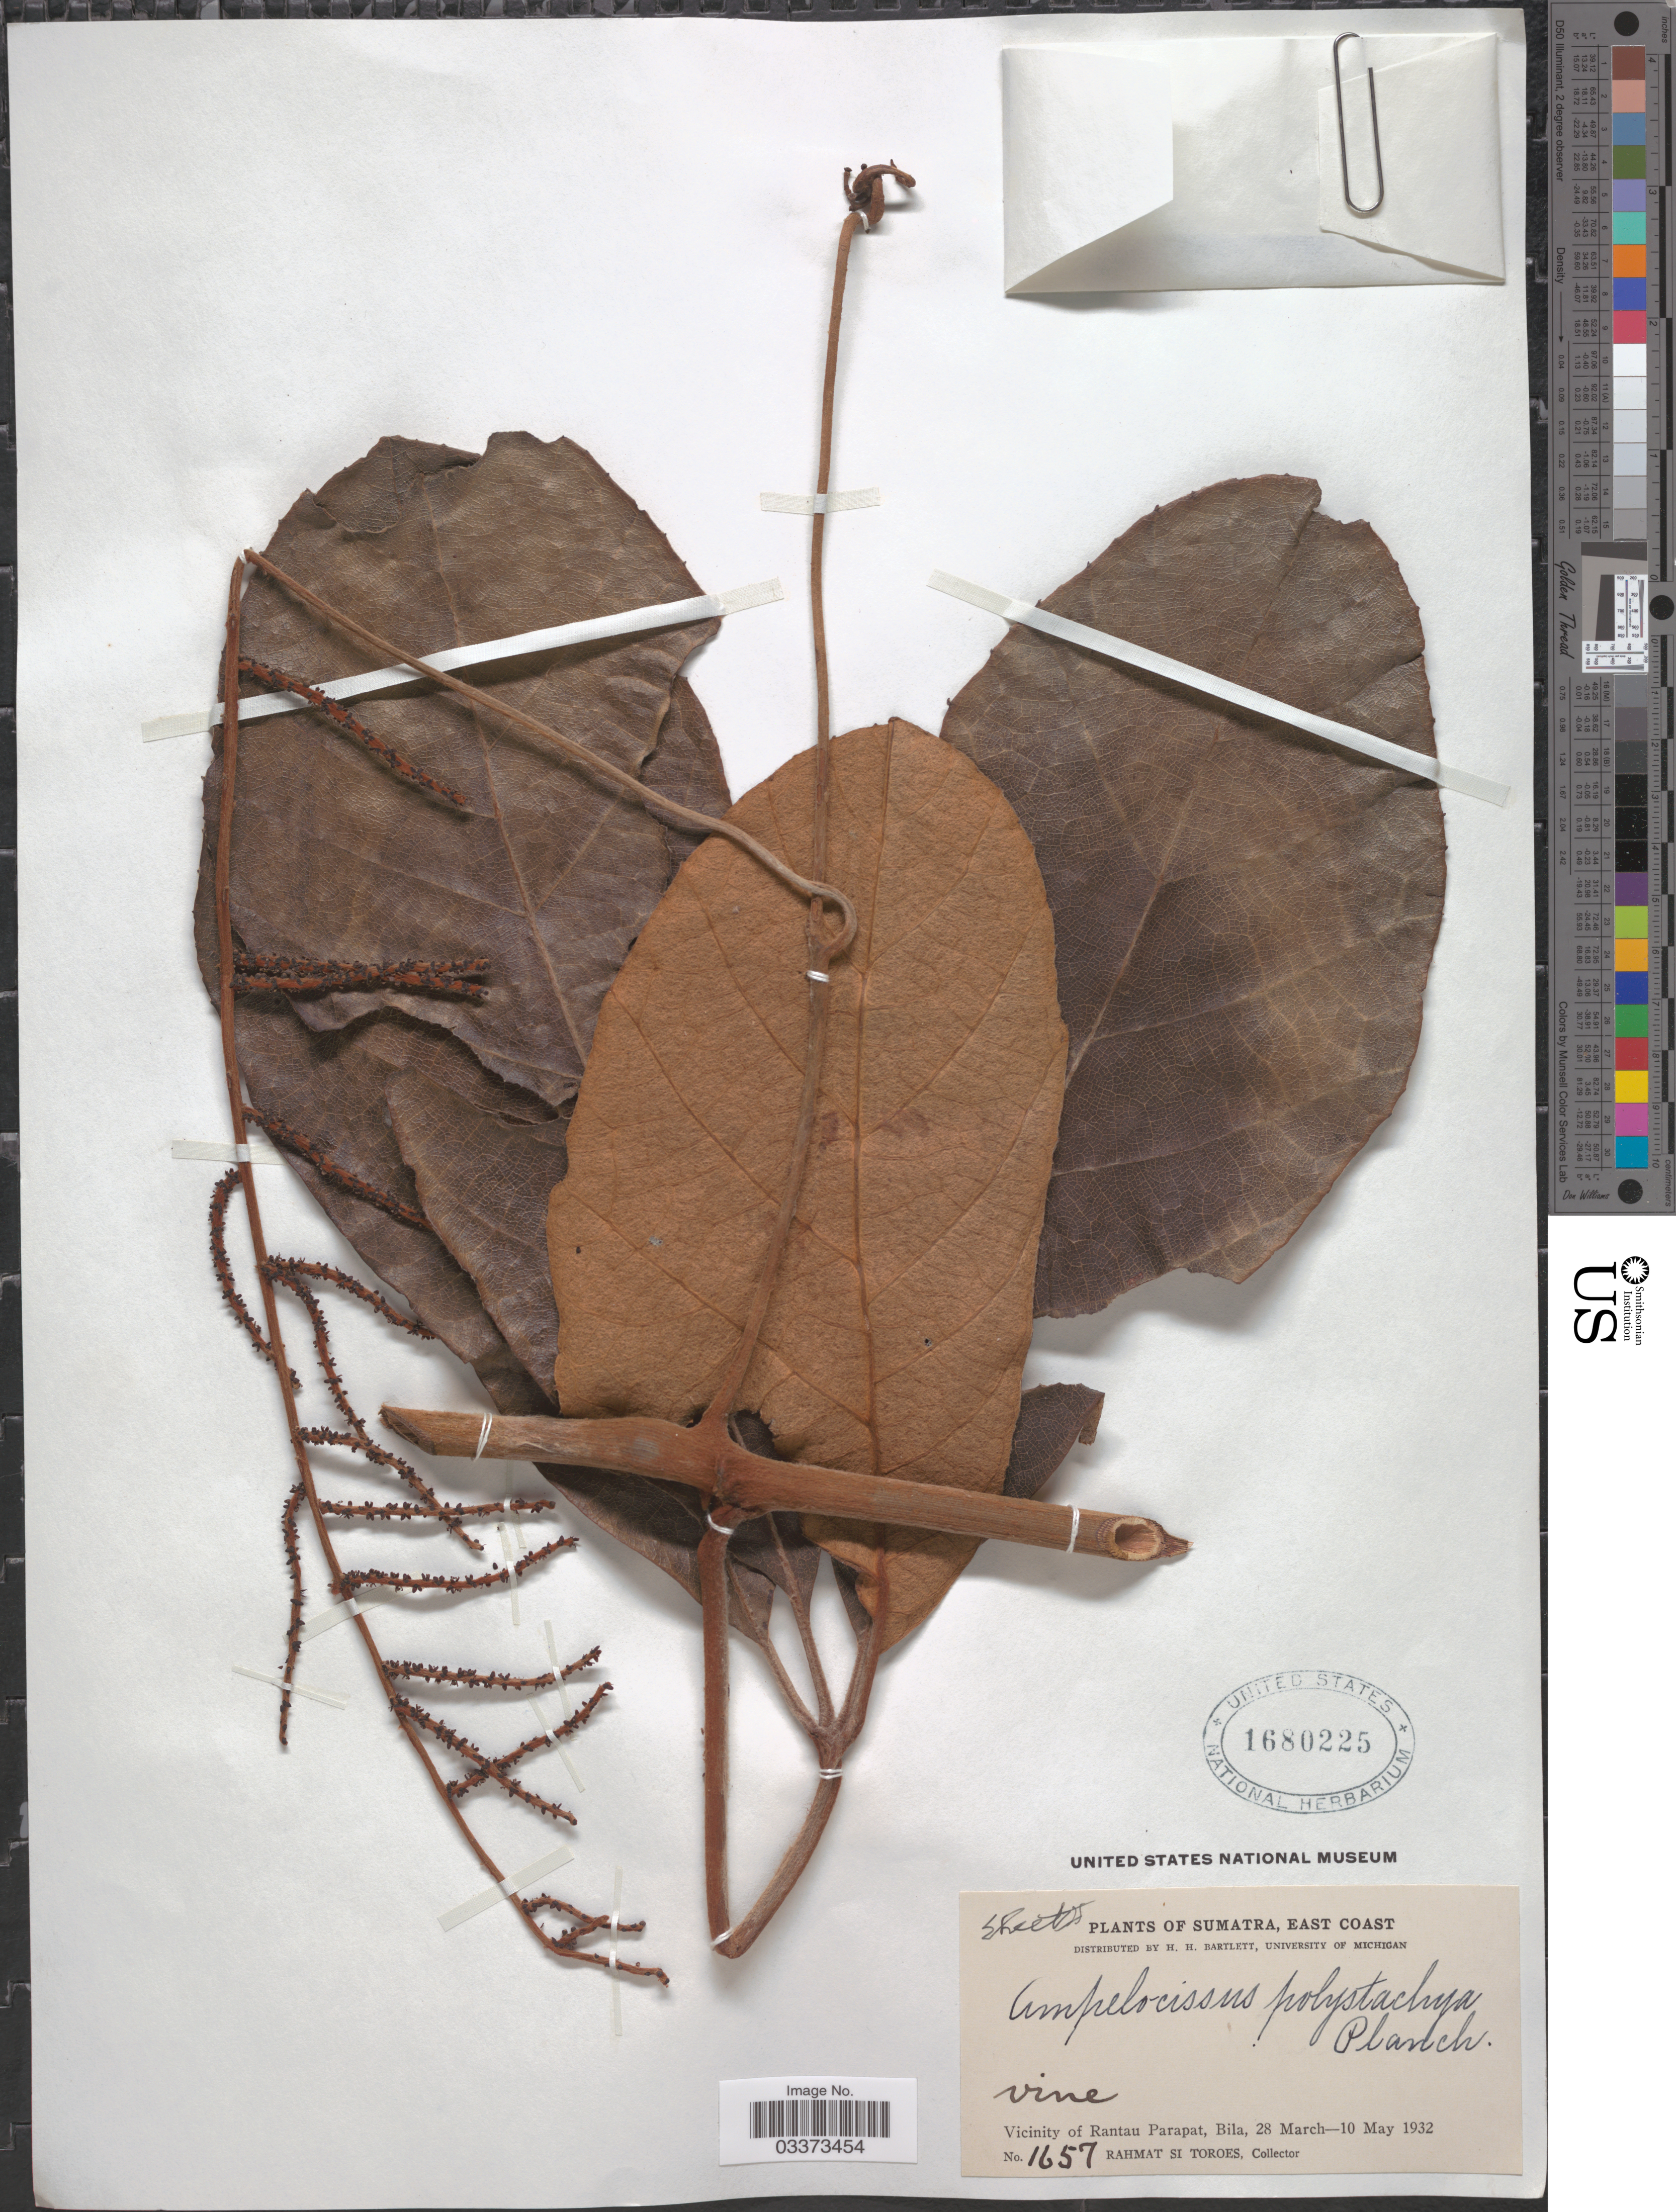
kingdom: Plantae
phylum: Tracheophyta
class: Magnoliopsida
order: Vitales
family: Vitaceae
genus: Ampelocissus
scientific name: Ampelocissus polystachya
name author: Planch.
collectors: Rahmat Si Boeea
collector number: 1657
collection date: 1932-03-28/1932-05-10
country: Indonesia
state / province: Sumatra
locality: East Coast. Vicinity of Rantau Parapat, Bila.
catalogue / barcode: US 1680225